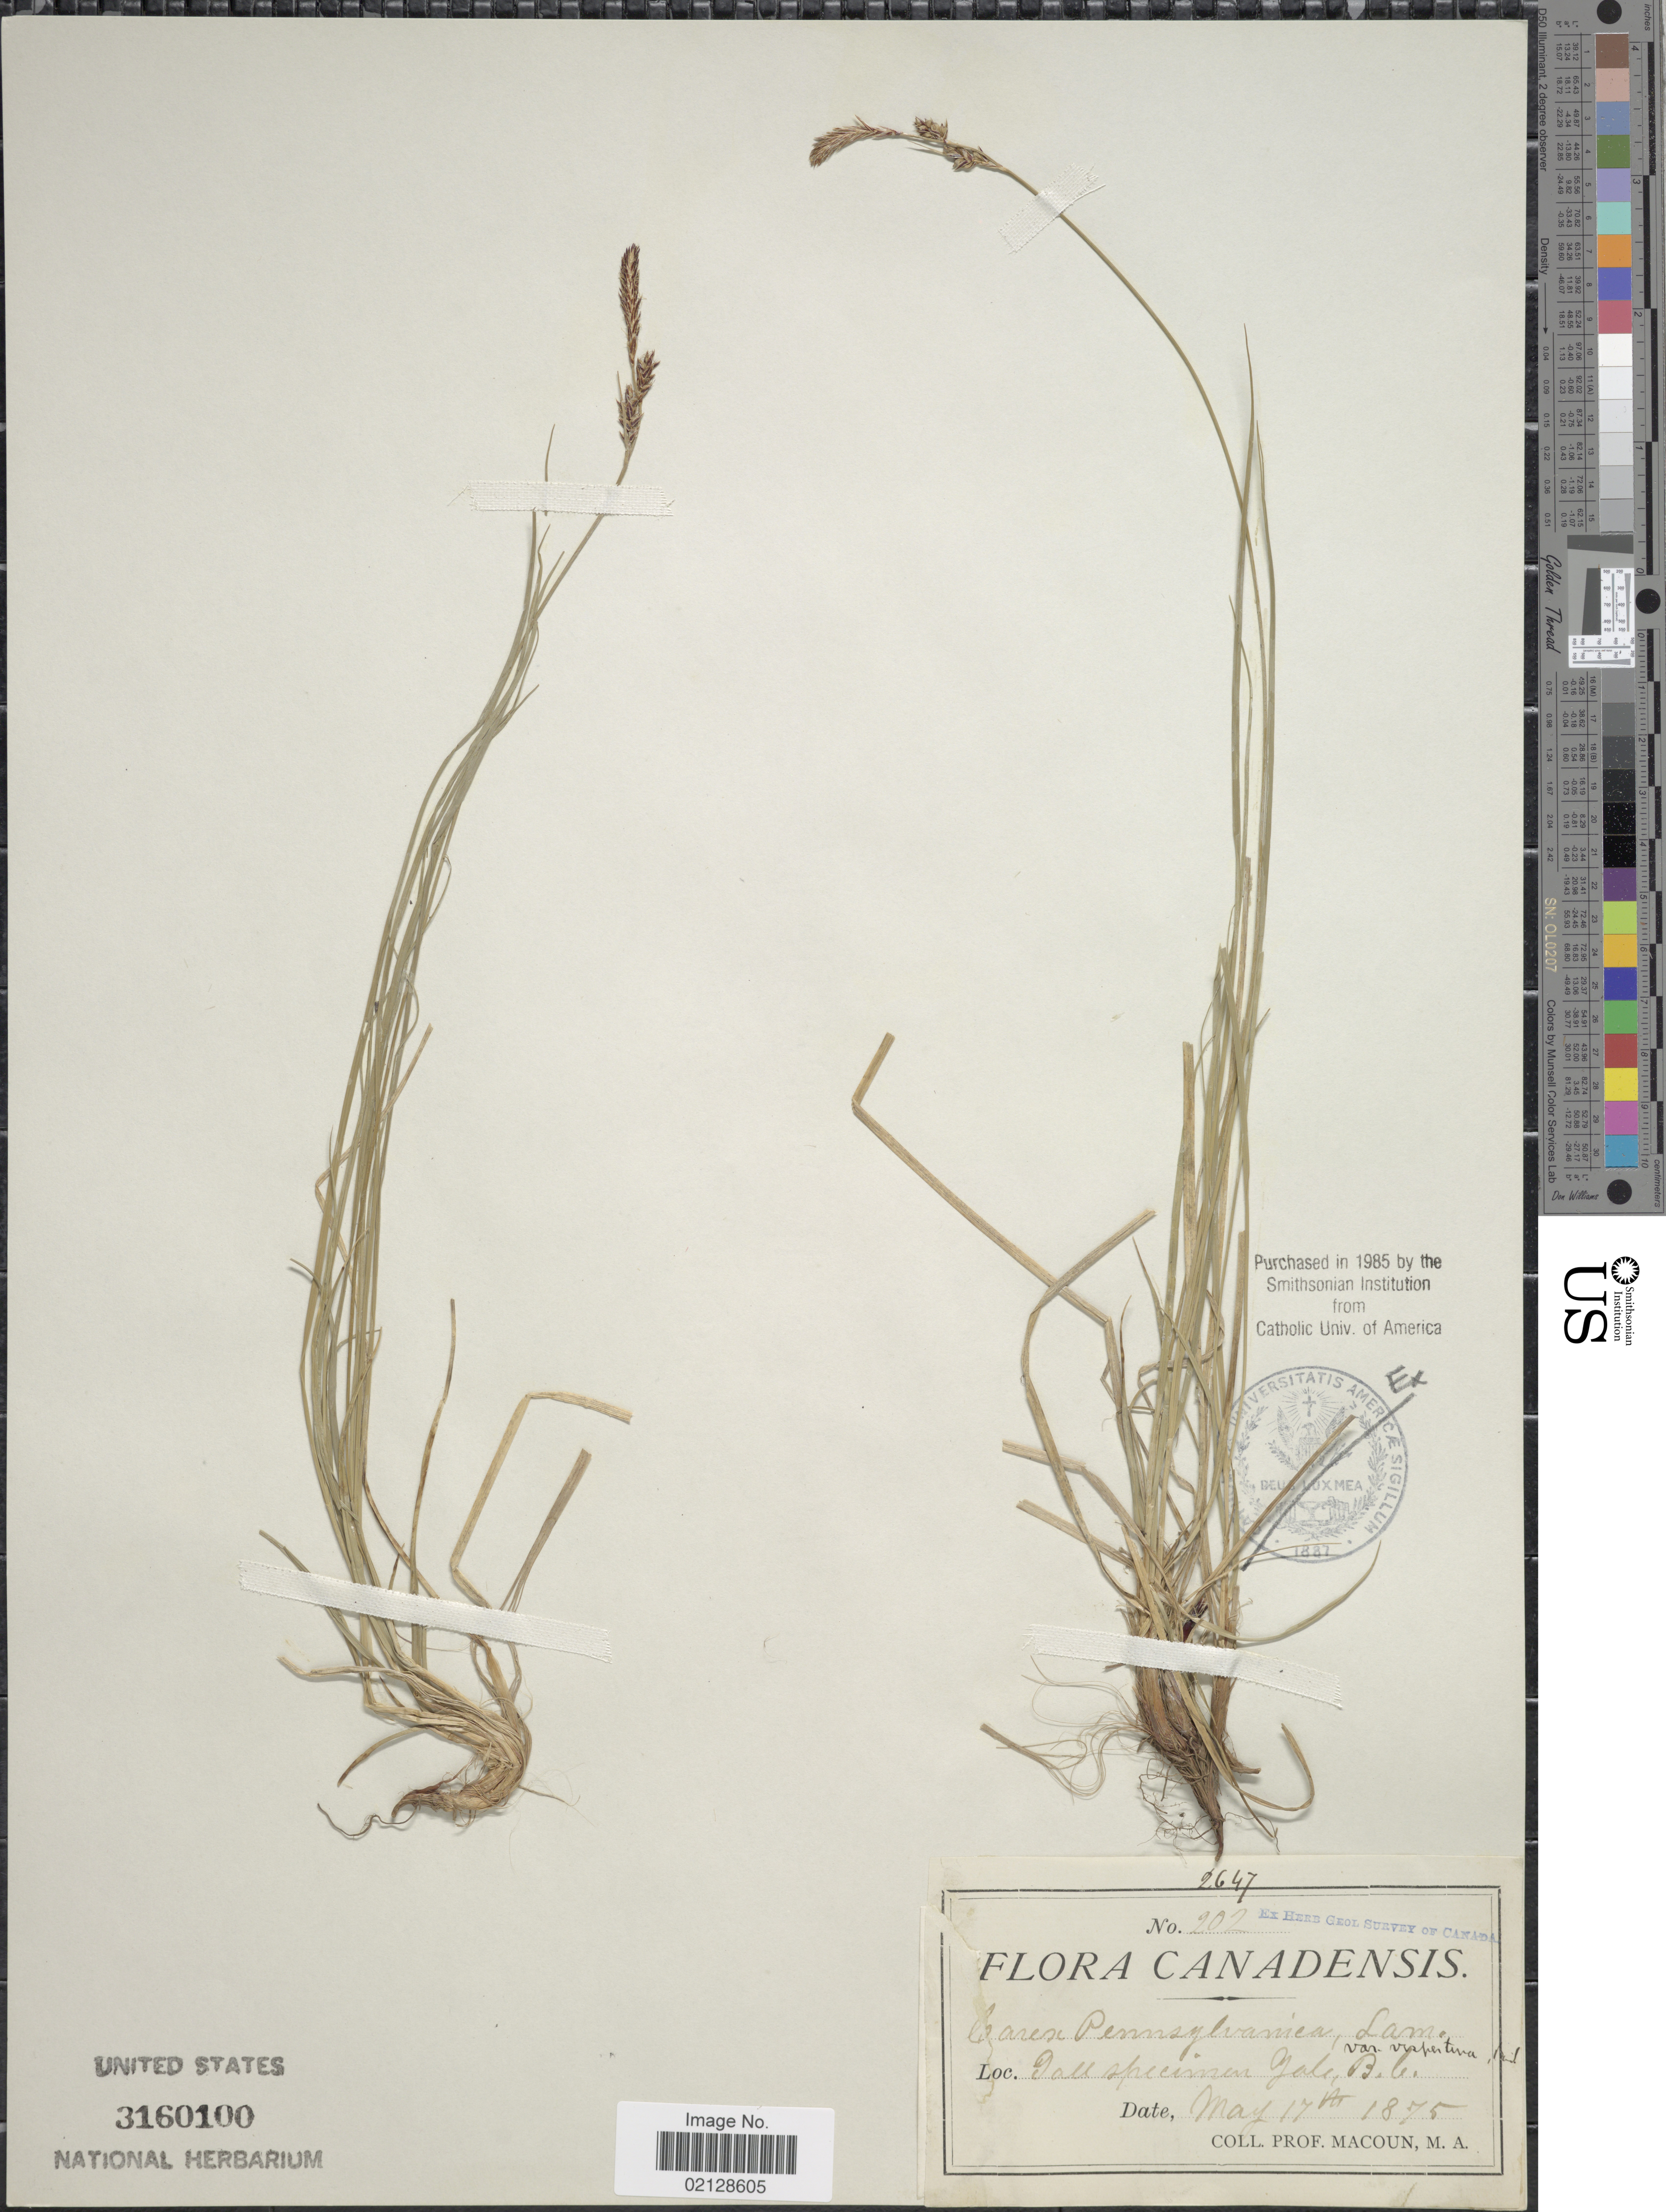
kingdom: Plantae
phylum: Tracheophyta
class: Liliopsida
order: Poales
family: Cyperaceae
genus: Carex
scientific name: Carex pensylvanica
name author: Lam.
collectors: -- Macoun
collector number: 2647/202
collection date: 1875-05-17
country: Canada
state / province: British Columbia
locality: Tall specimen Yale, B.C.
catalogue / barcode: US 3160100